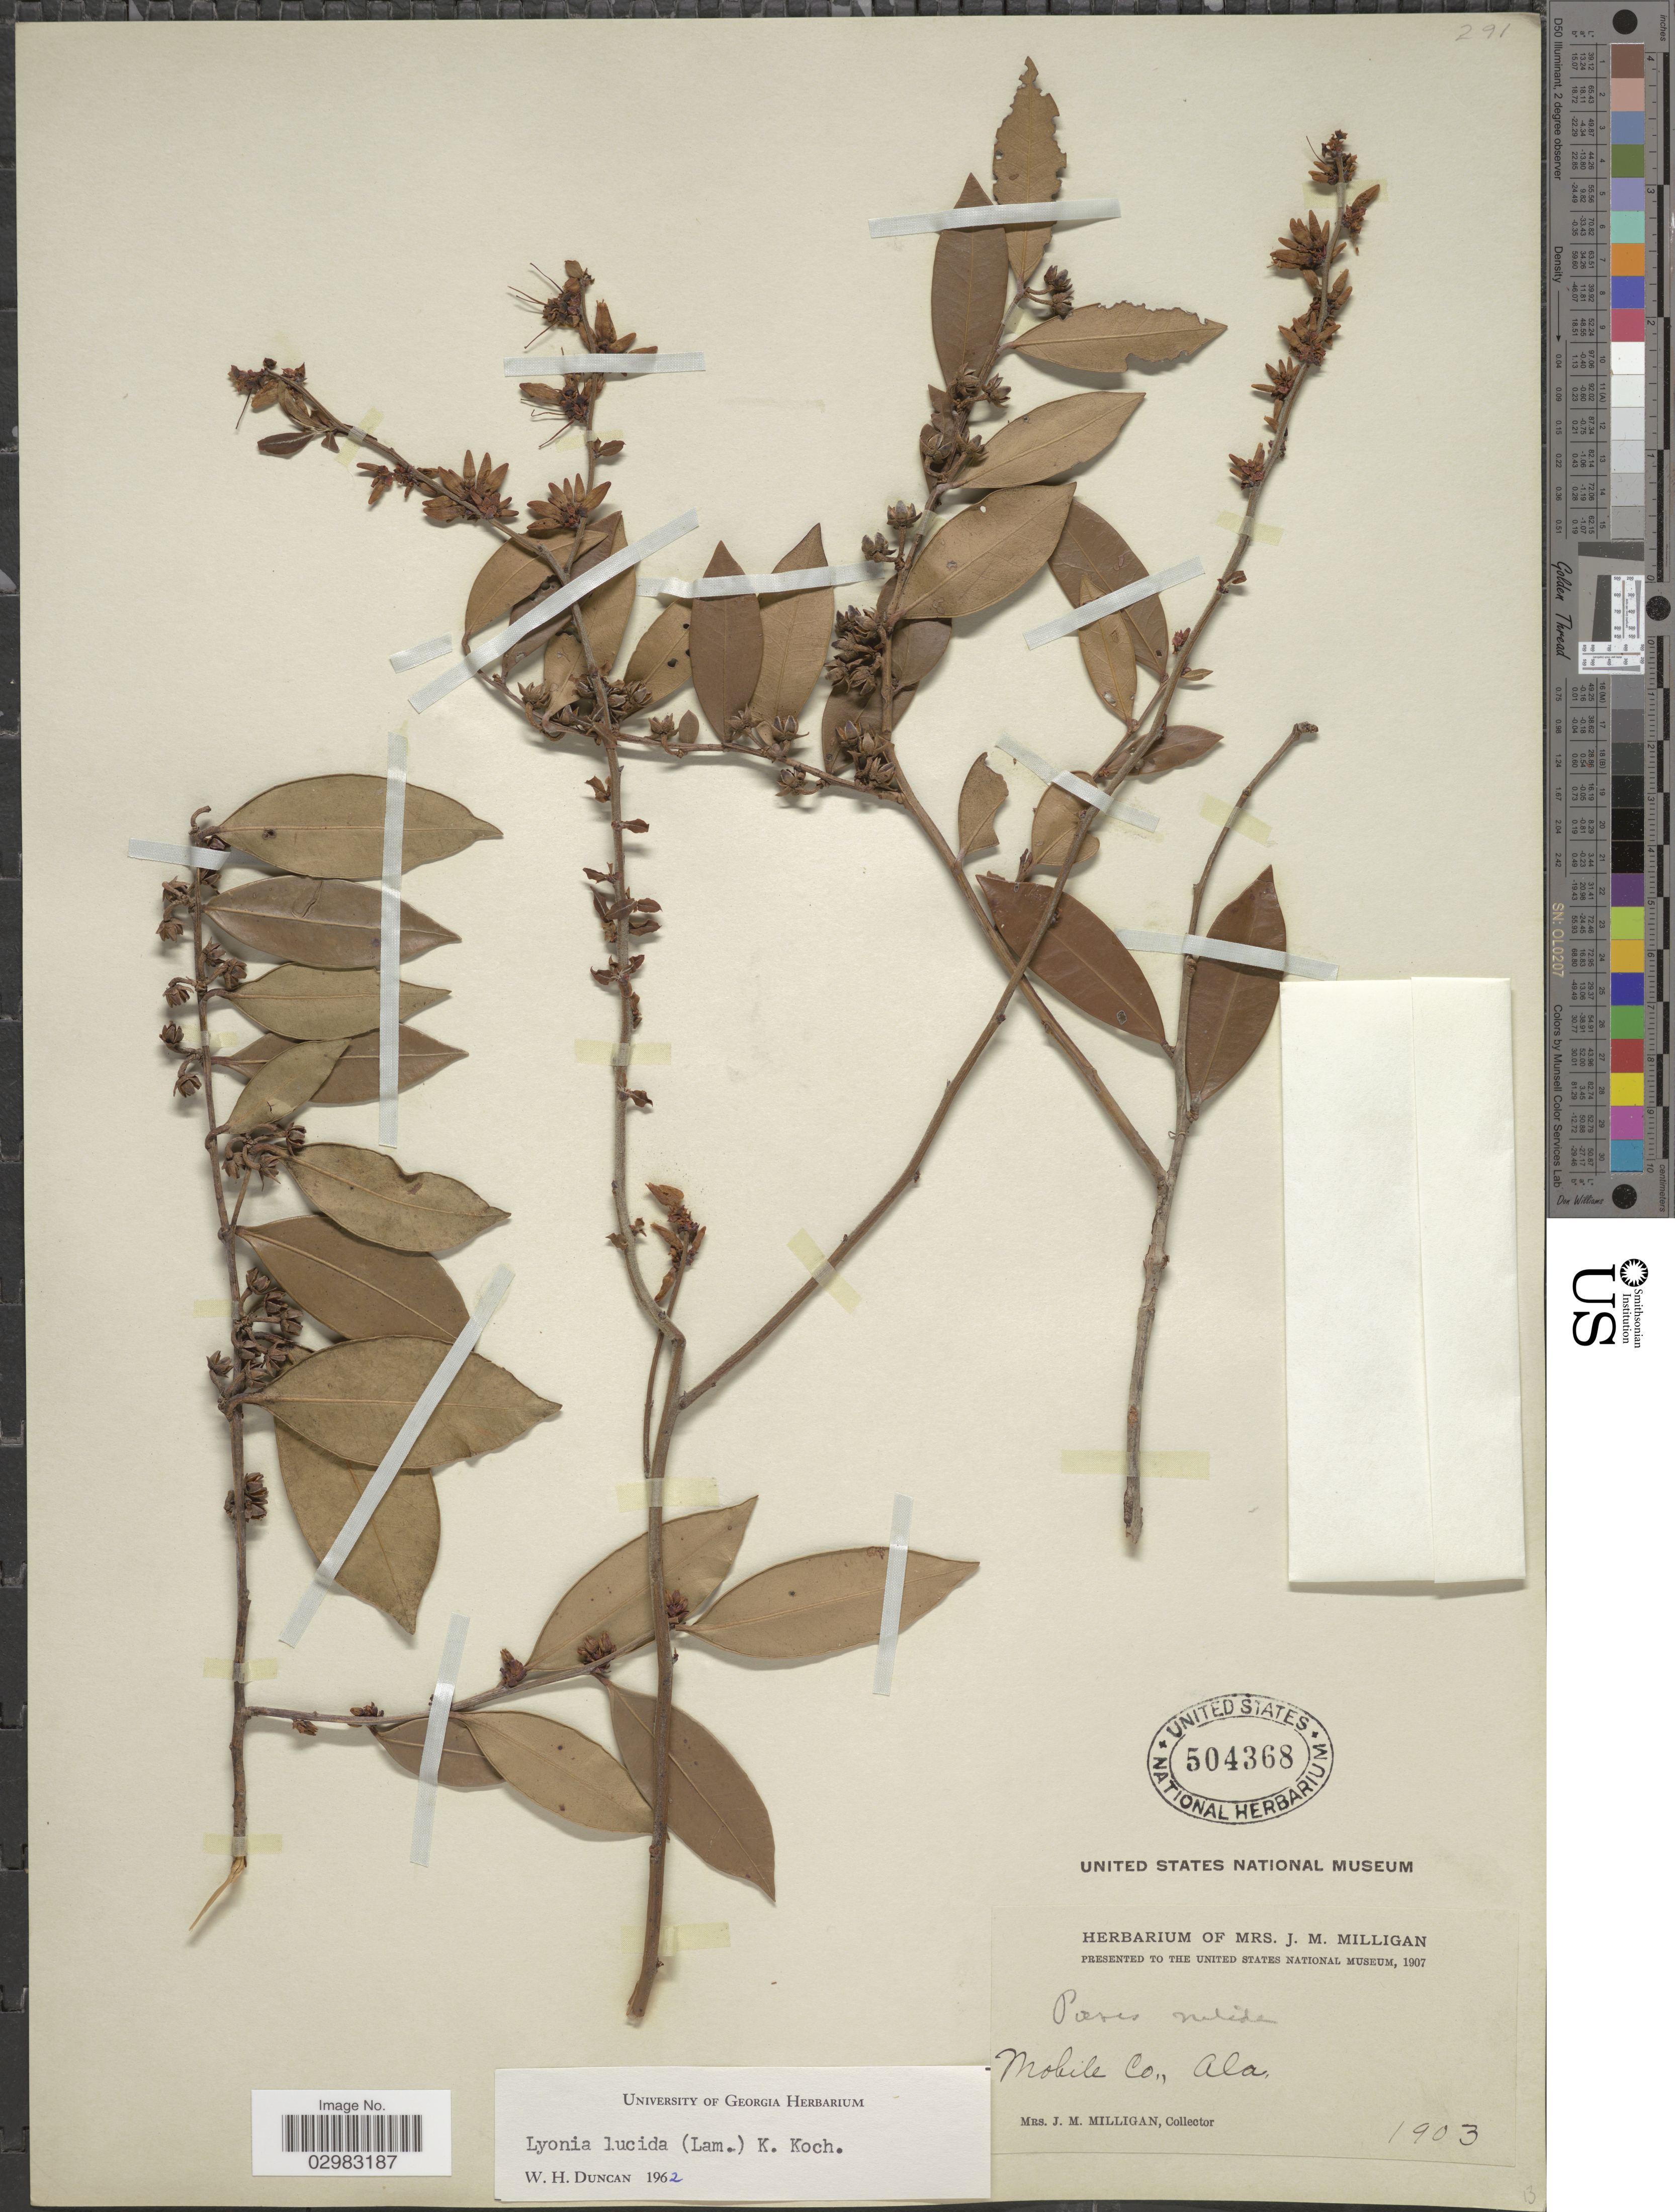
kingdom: Plantae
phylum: Tracheophyta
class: Magnoliopsida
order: Ericales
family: Ericaceae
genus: Lyonia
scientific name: Lyonia lucida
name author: K. Koch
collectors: J. Milligan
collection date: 1903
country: United States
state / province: Alabama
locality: Mobile Co., Ala.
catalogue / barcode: US 504368